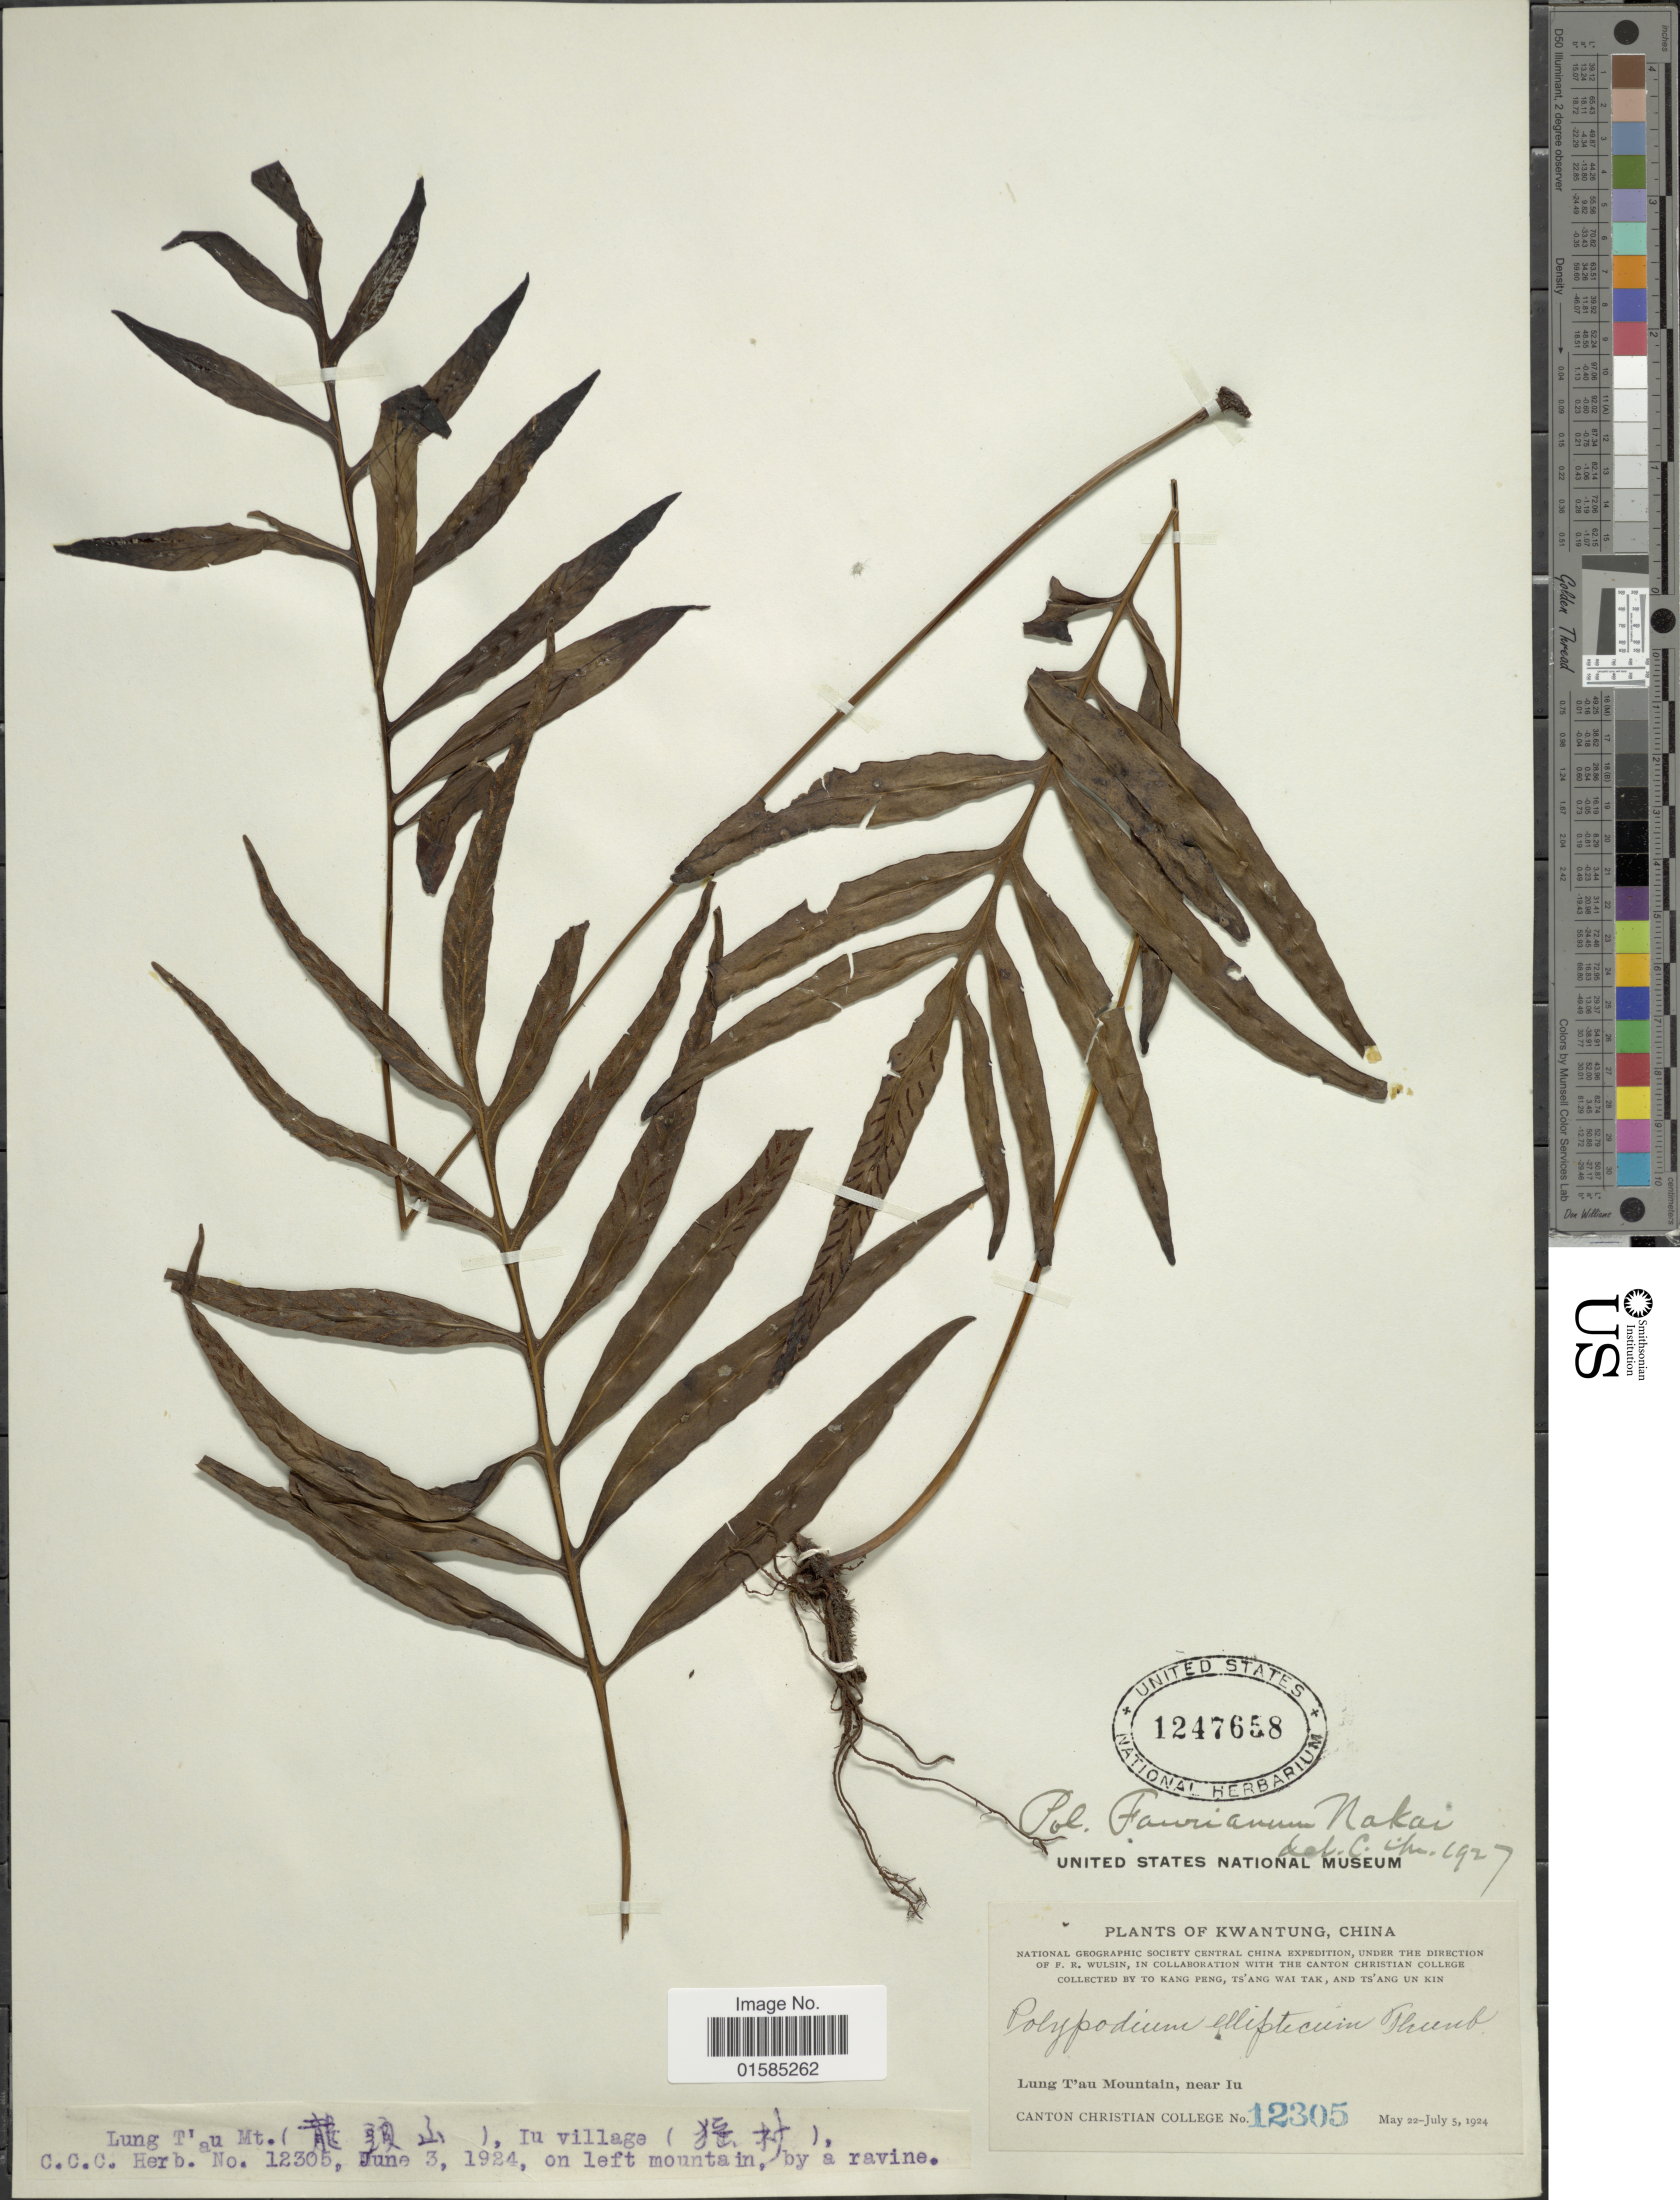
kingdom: Plantae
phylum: Tracheophyta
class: Polypodiopsida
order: Polypodiales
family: Polypodiaceae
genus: Leptochilus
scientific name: Leptochilus ellipticus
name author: (Thunb.) Noot.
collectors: K. Peng, W. T. Tsang & U. K. Tsang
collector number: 12305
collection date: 1924-05-22/1924-07-05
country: China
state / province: Guangdong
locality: Kwangtung, China, National Geographic Society Central China Expedition, Lung T'au Mountain, near Iu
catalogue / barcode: US 1247658